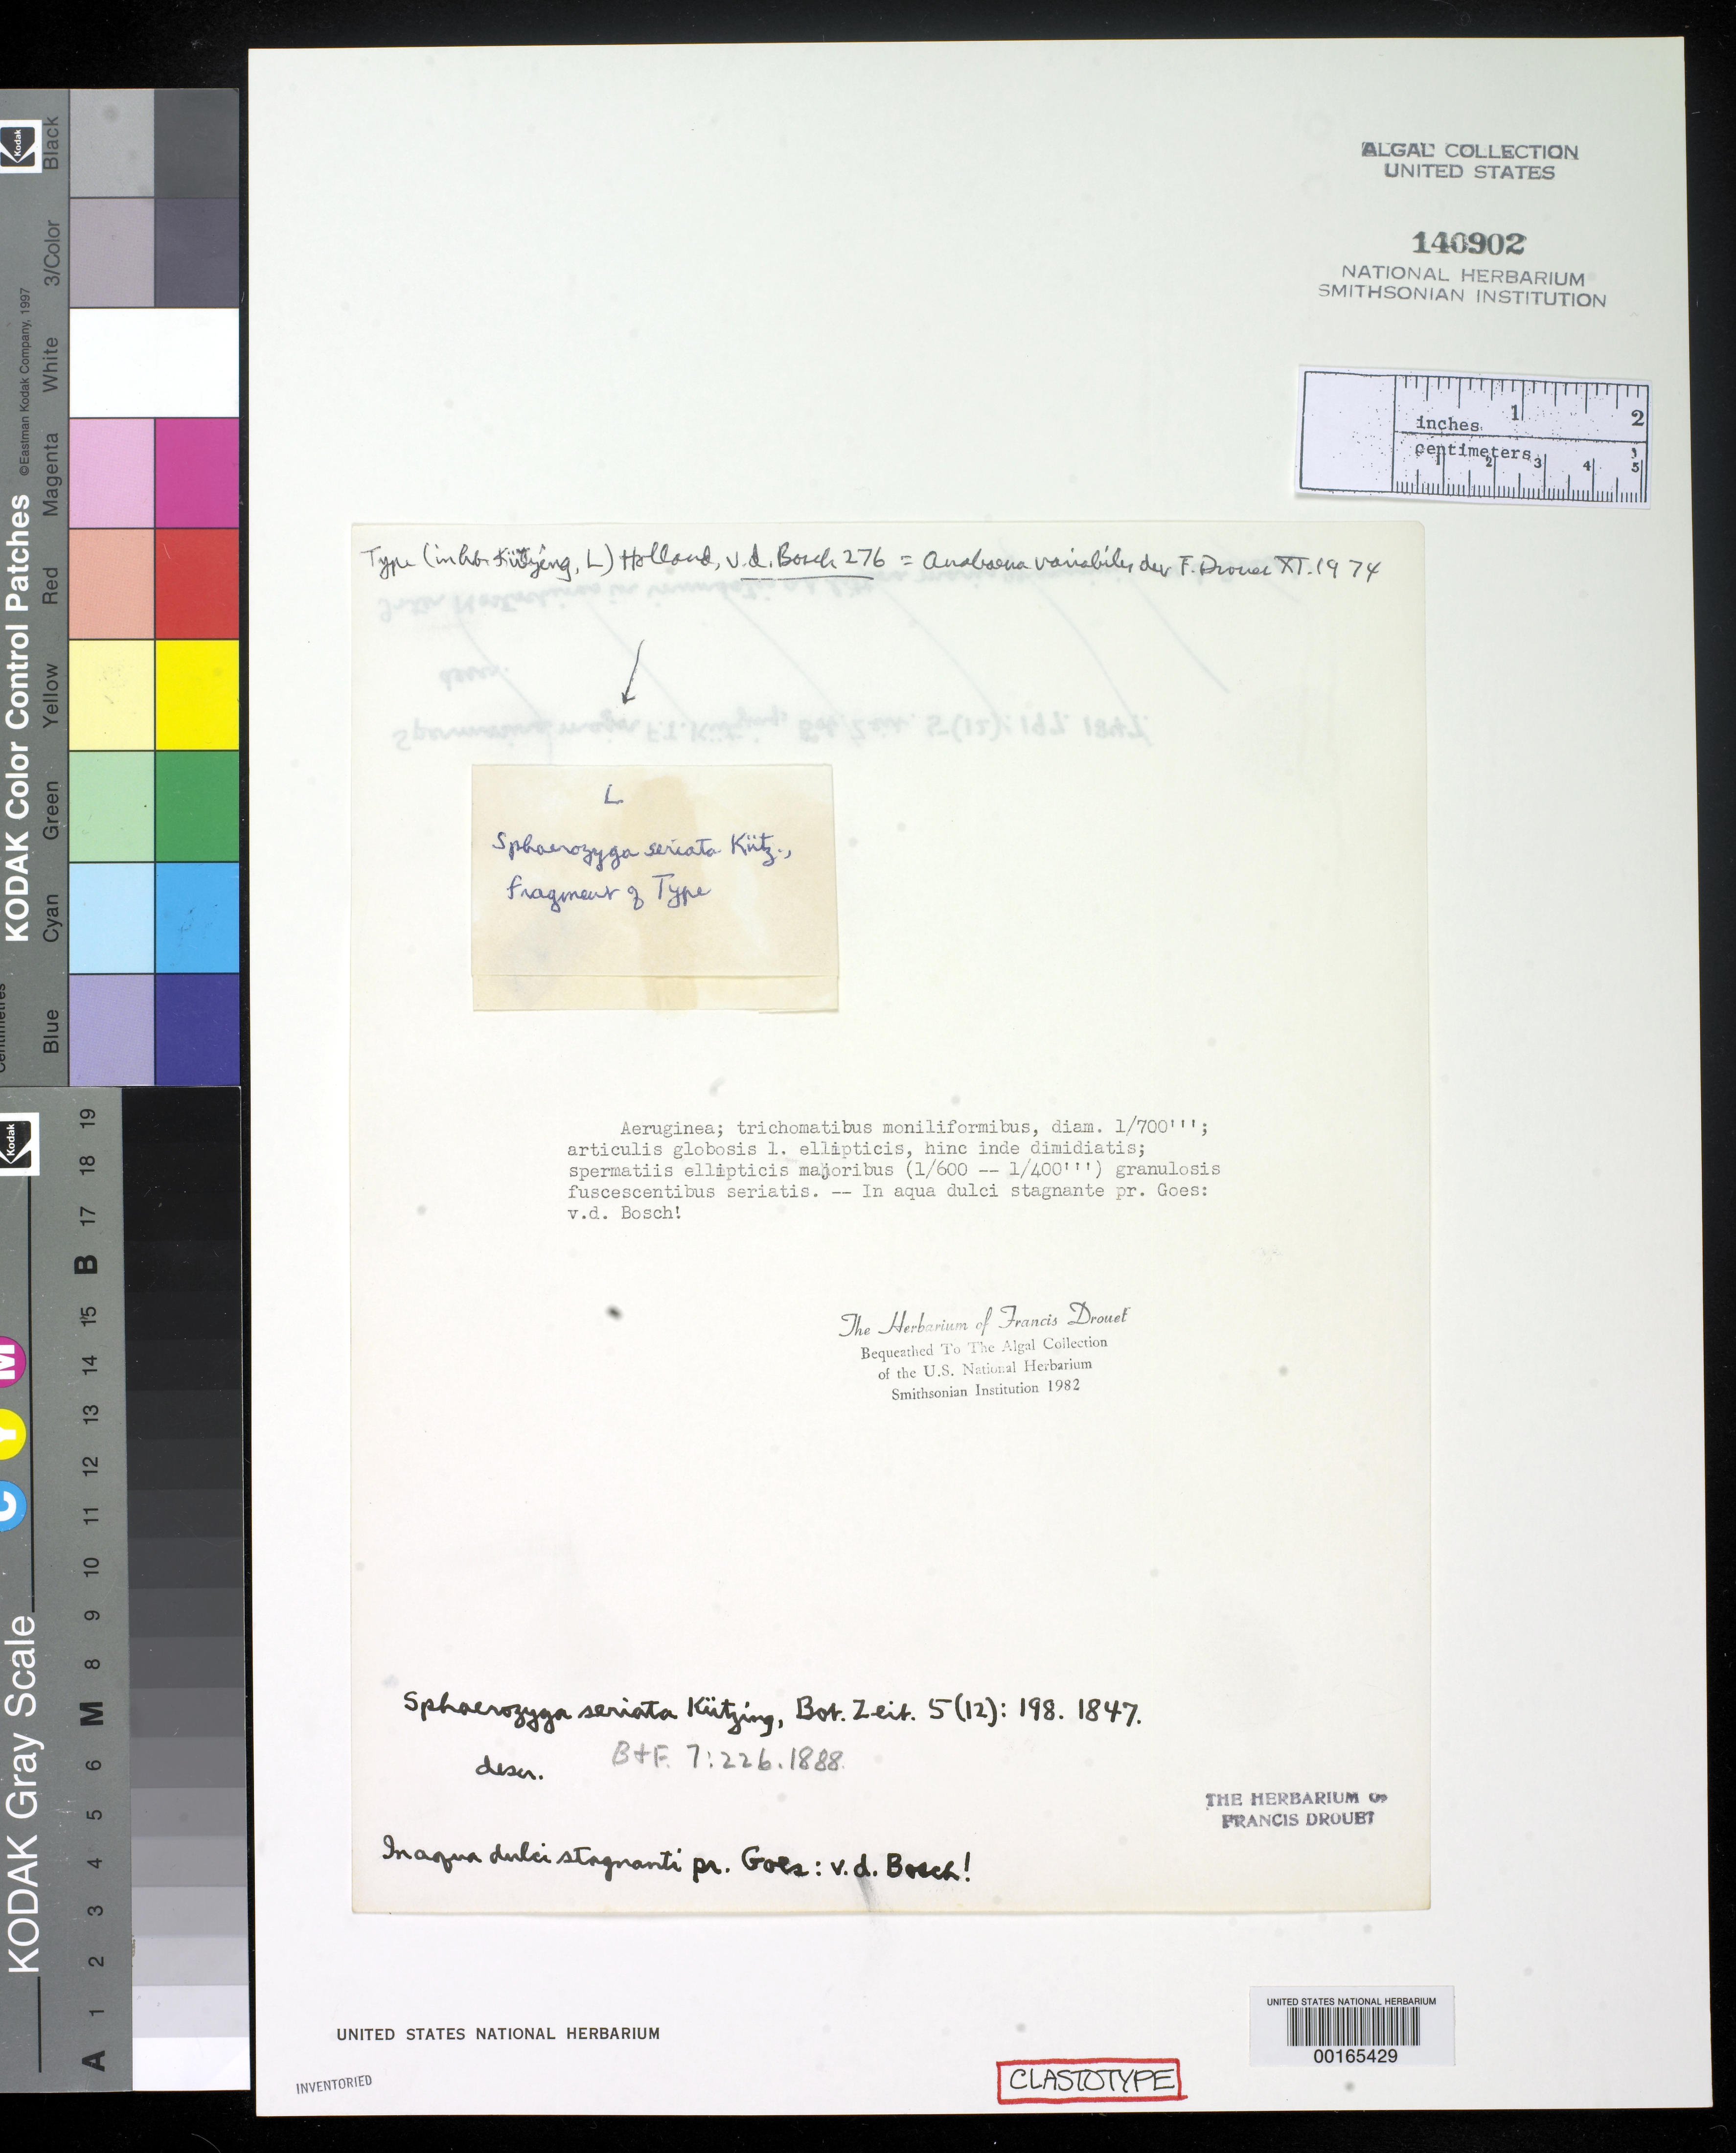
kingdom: Bacteria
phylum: Cyanobacteria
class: Cyanobacteriia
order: Cyanobacteriales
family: Nostocaceae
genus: Sphaerozyga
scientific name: Sphaerozyga seriata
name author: Kütz.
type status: Clastotype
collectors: R. B. van den Bosch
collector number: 276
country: Netherlands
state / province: Zeeland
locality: Near Goes.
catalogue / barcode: US 140902